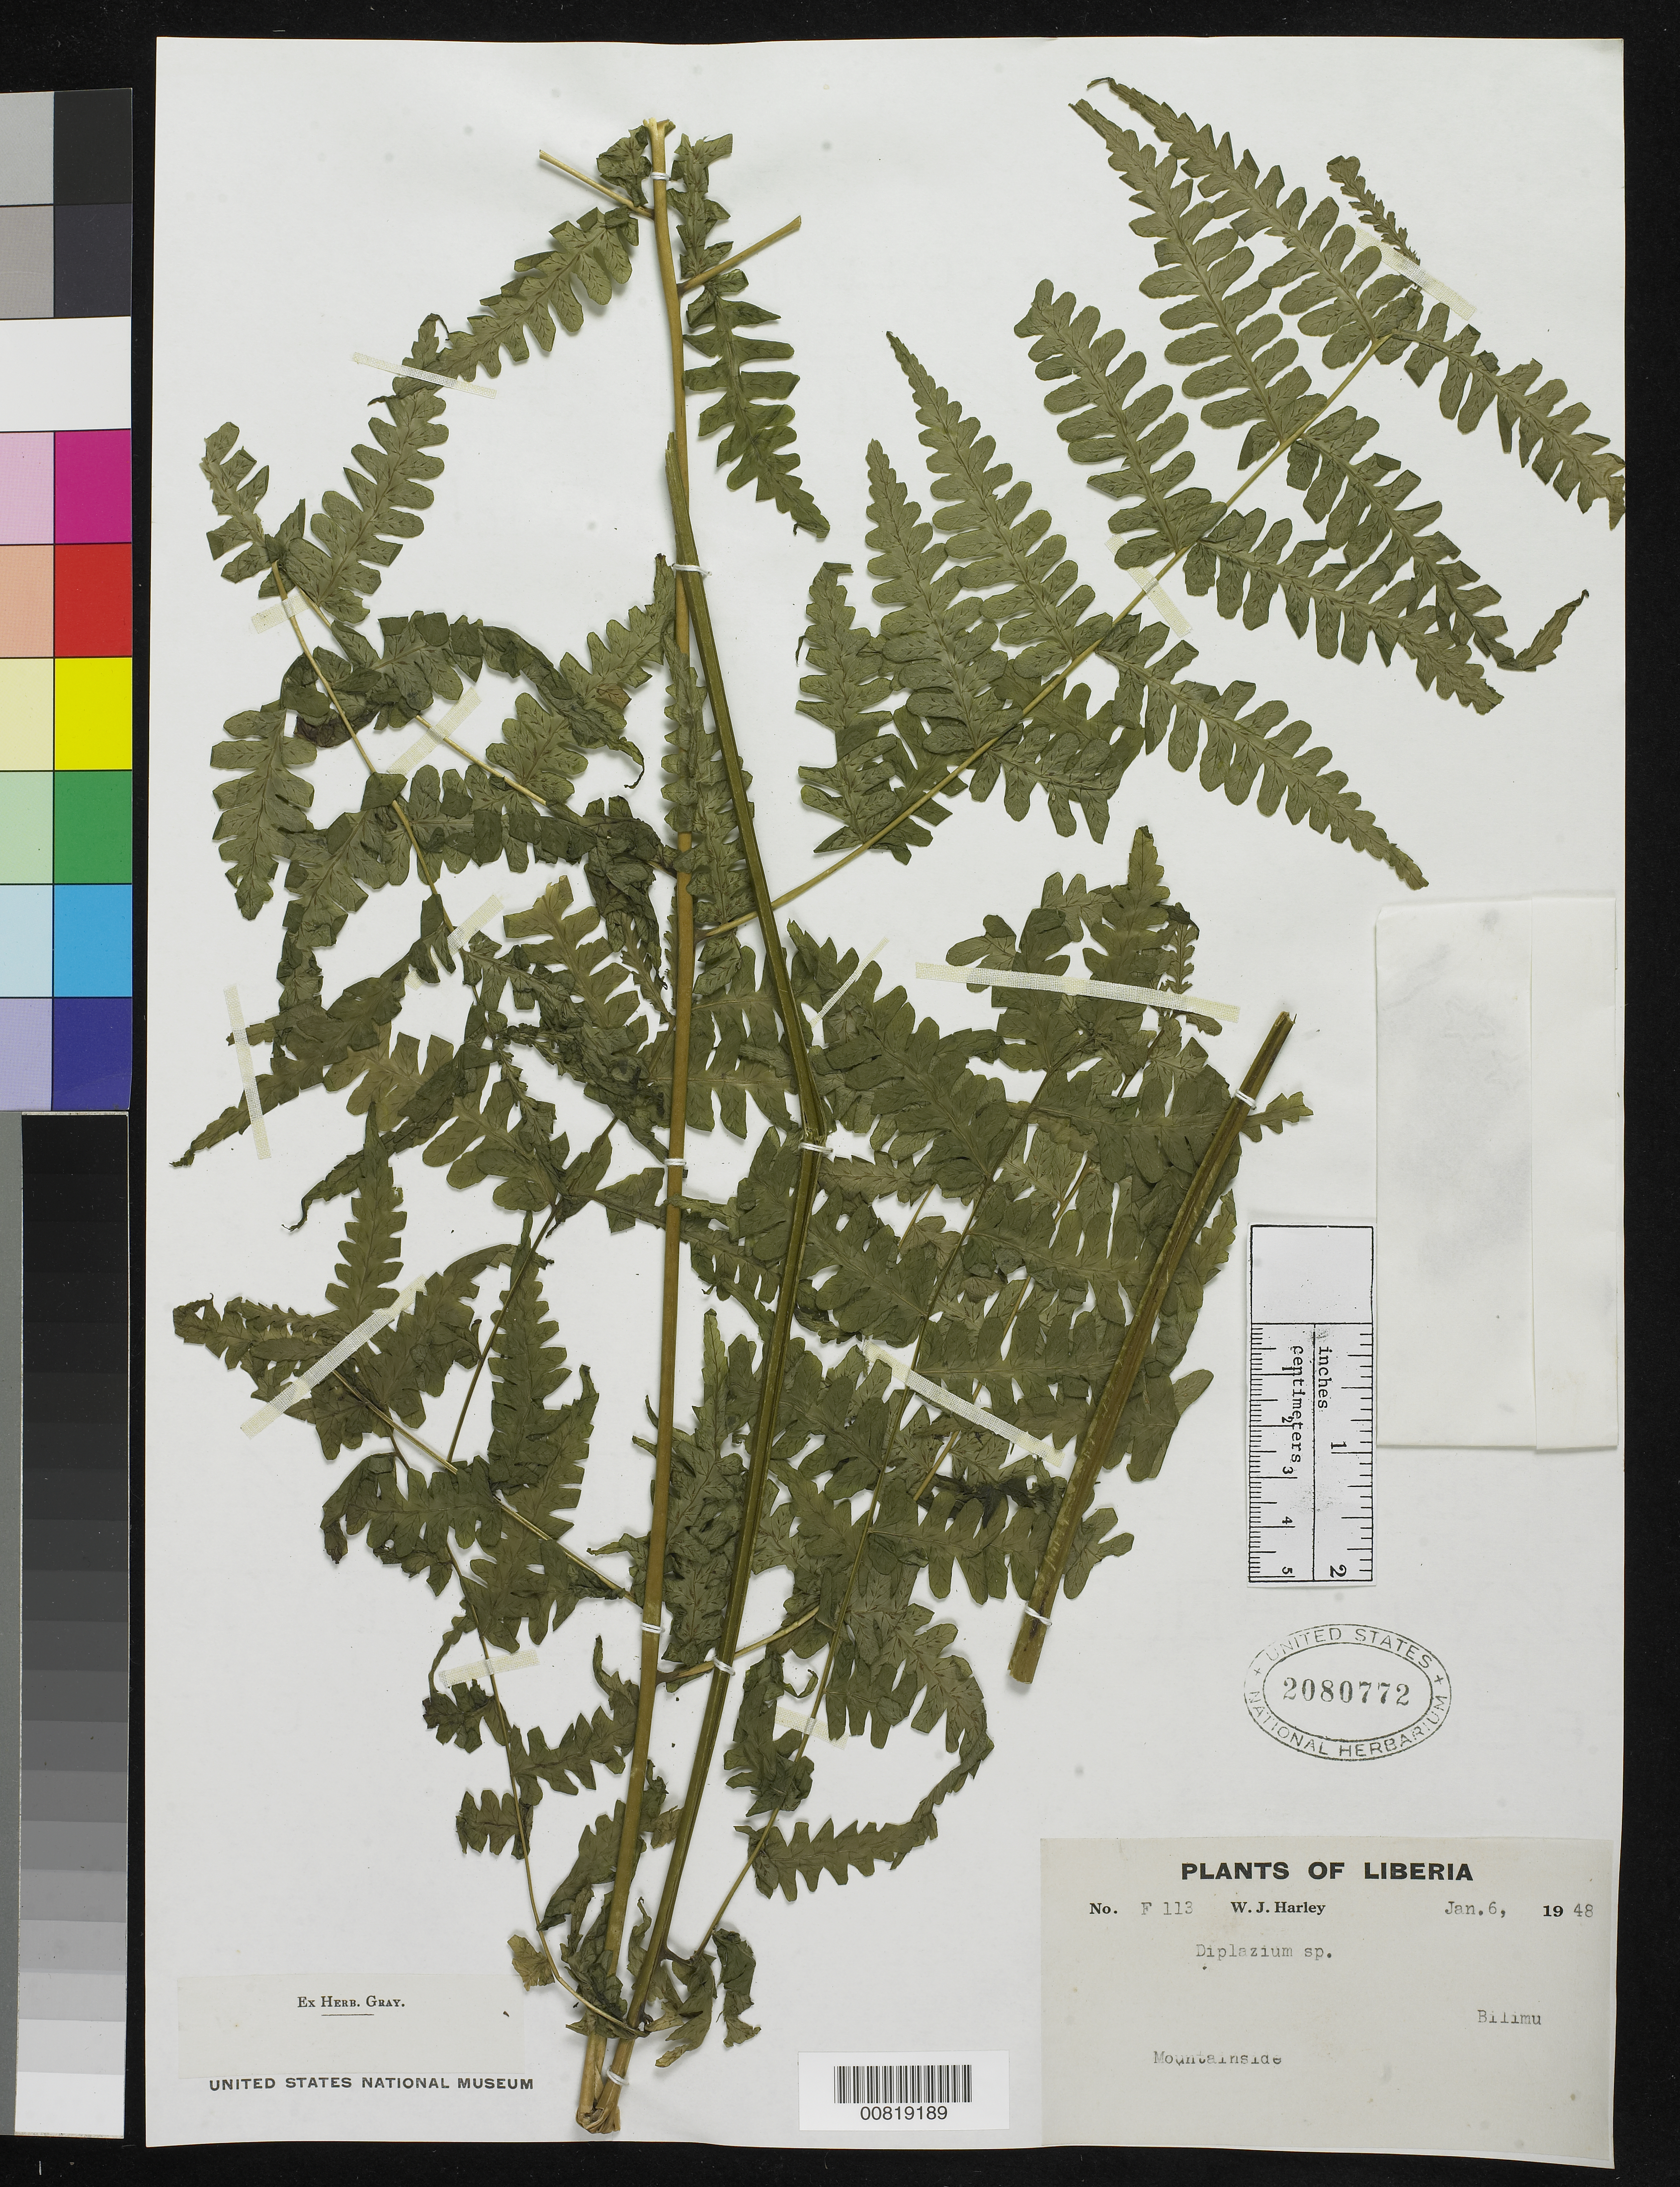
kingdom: Plantae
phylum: Tracheophyta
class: Polypodiopsida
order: Polypodiales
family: Athyriaceae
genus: Diplazium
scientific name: Diplazium sp.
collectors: W. Harley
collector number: F 113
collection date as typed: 6 Jan 1948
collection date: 1948-01-06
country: Liberia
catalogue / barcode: US 2080772